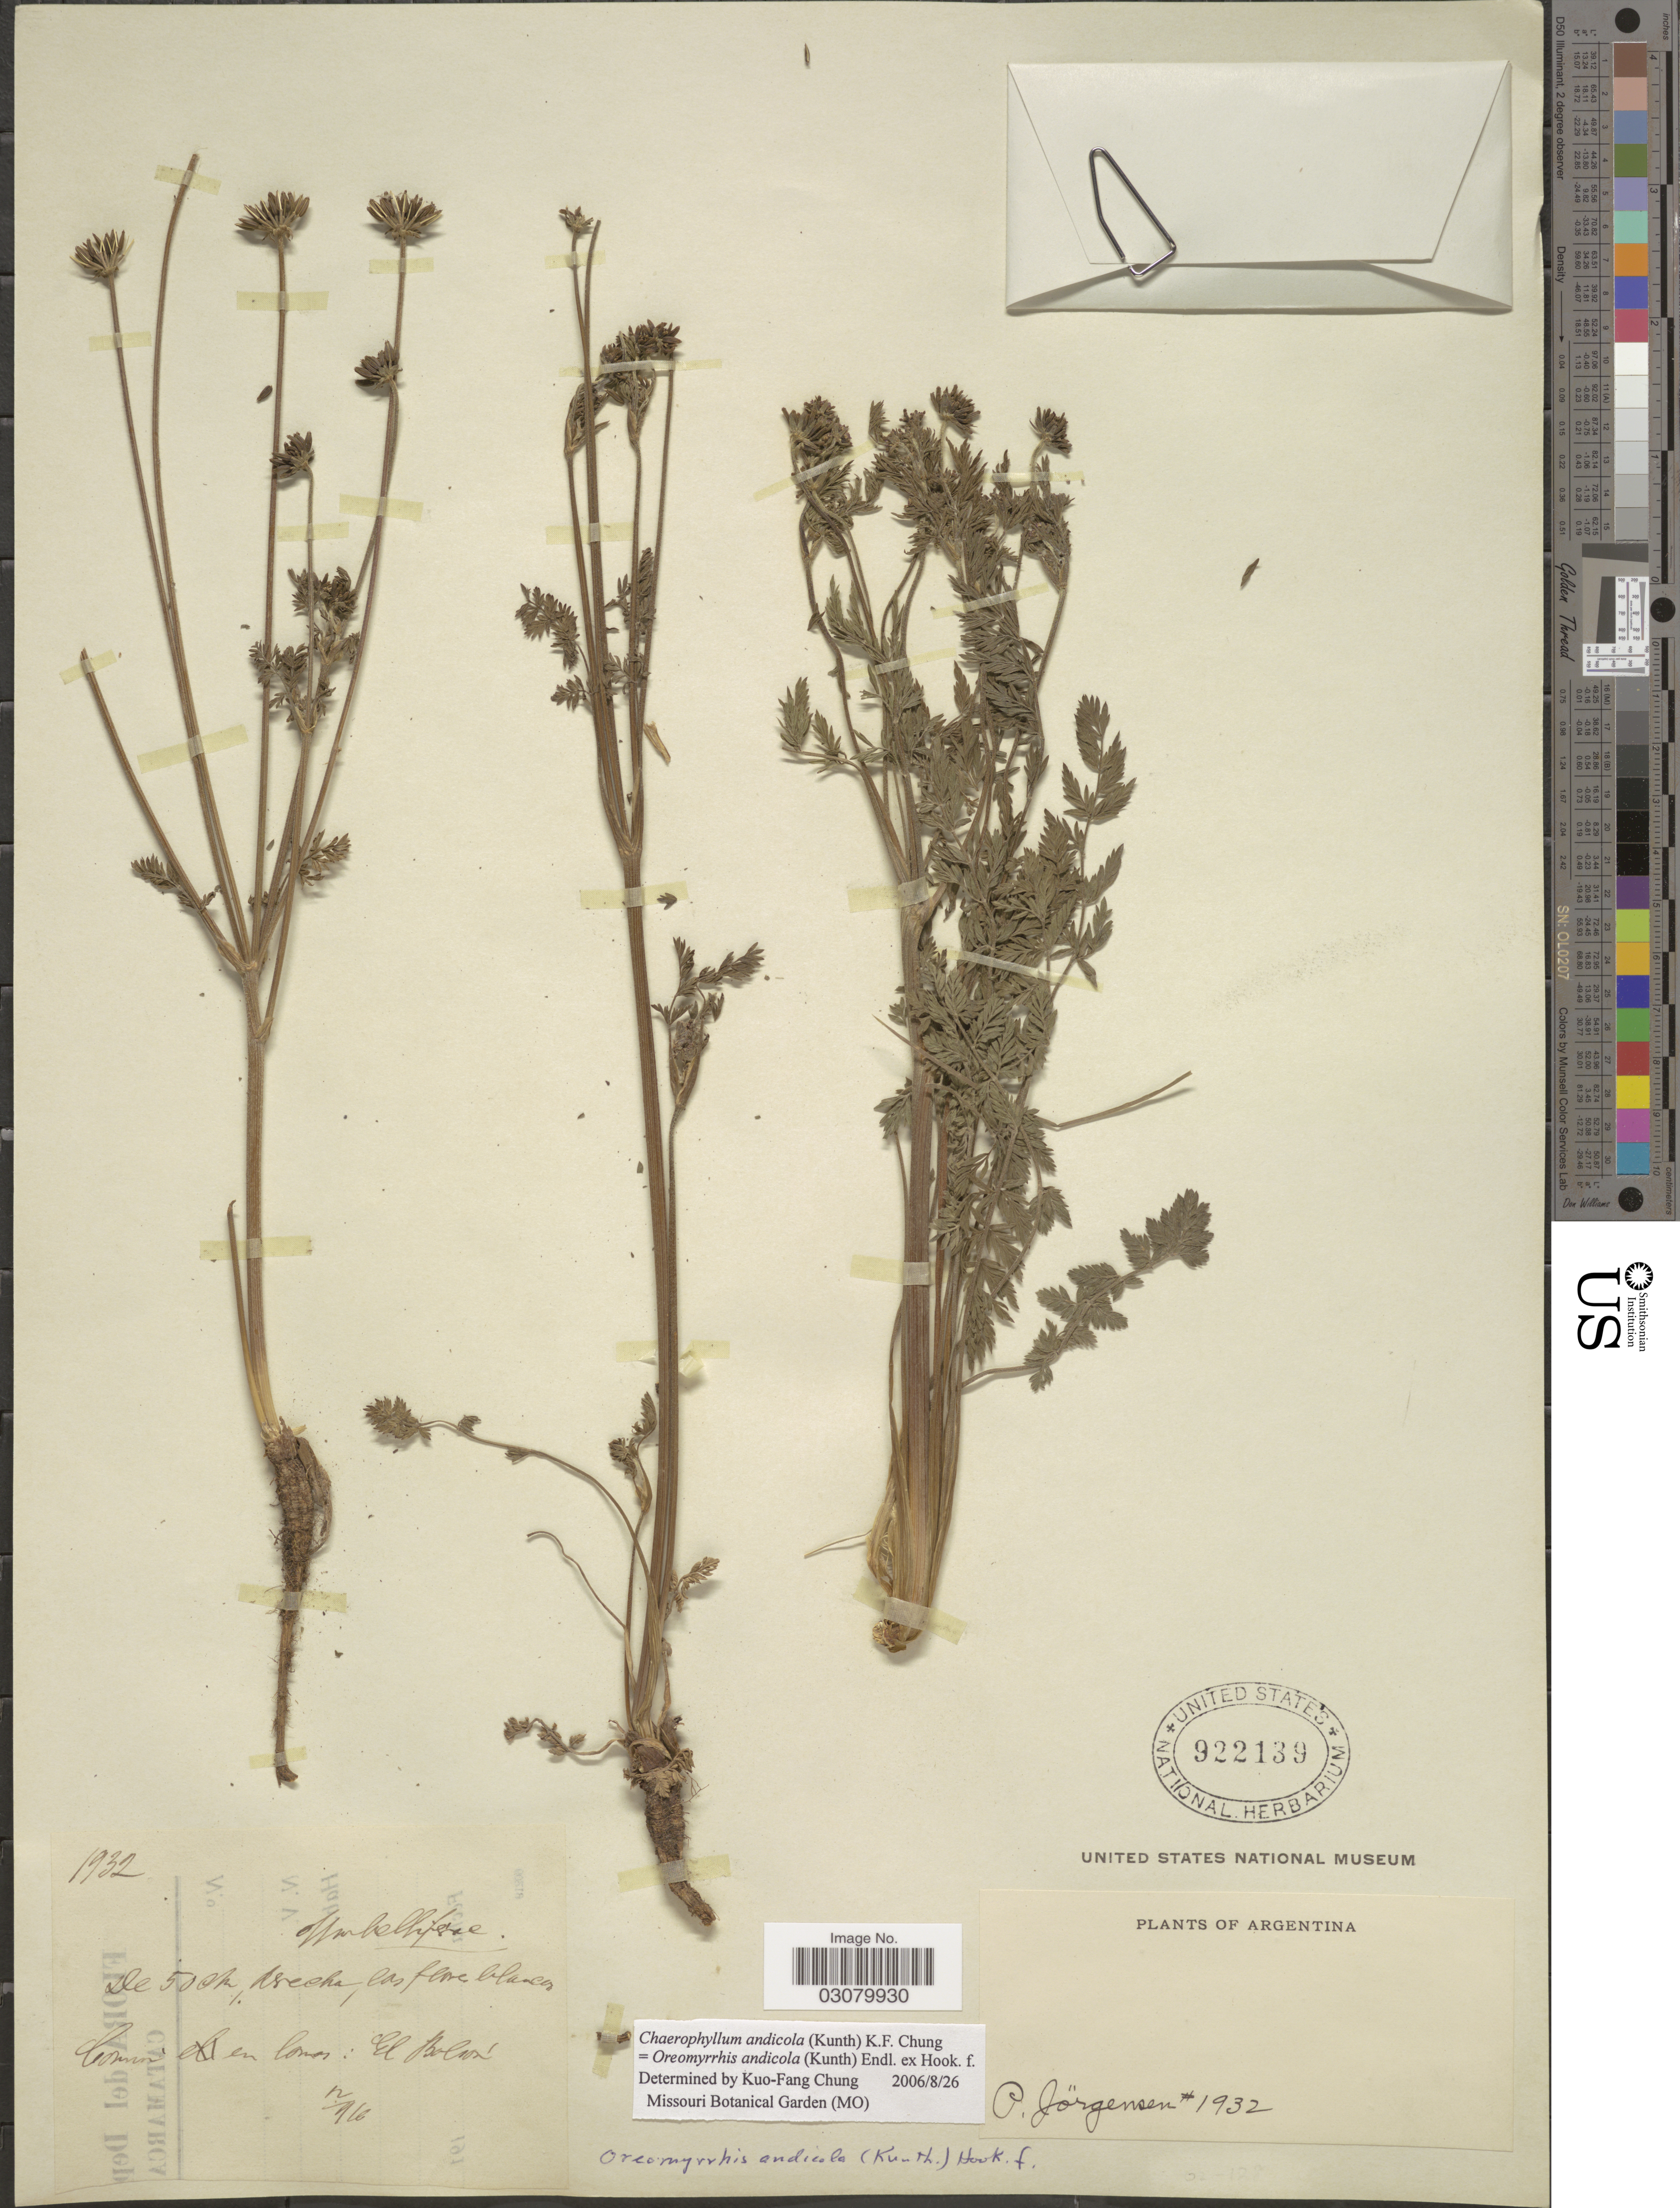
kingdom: Plantae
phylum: Tracheophyta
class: Magnoliopsida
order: Apiales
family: Apiaceae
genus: Oreomyrrhis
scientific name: Oreomyrrhis andicola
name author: (Kunth) Endl. ex Hook. f.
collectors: P. Jörgensen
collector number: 1932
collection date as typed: Transcribed d/m/y: 12/9/16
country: Argentina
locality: El Bolsón.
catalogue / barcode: US 922139